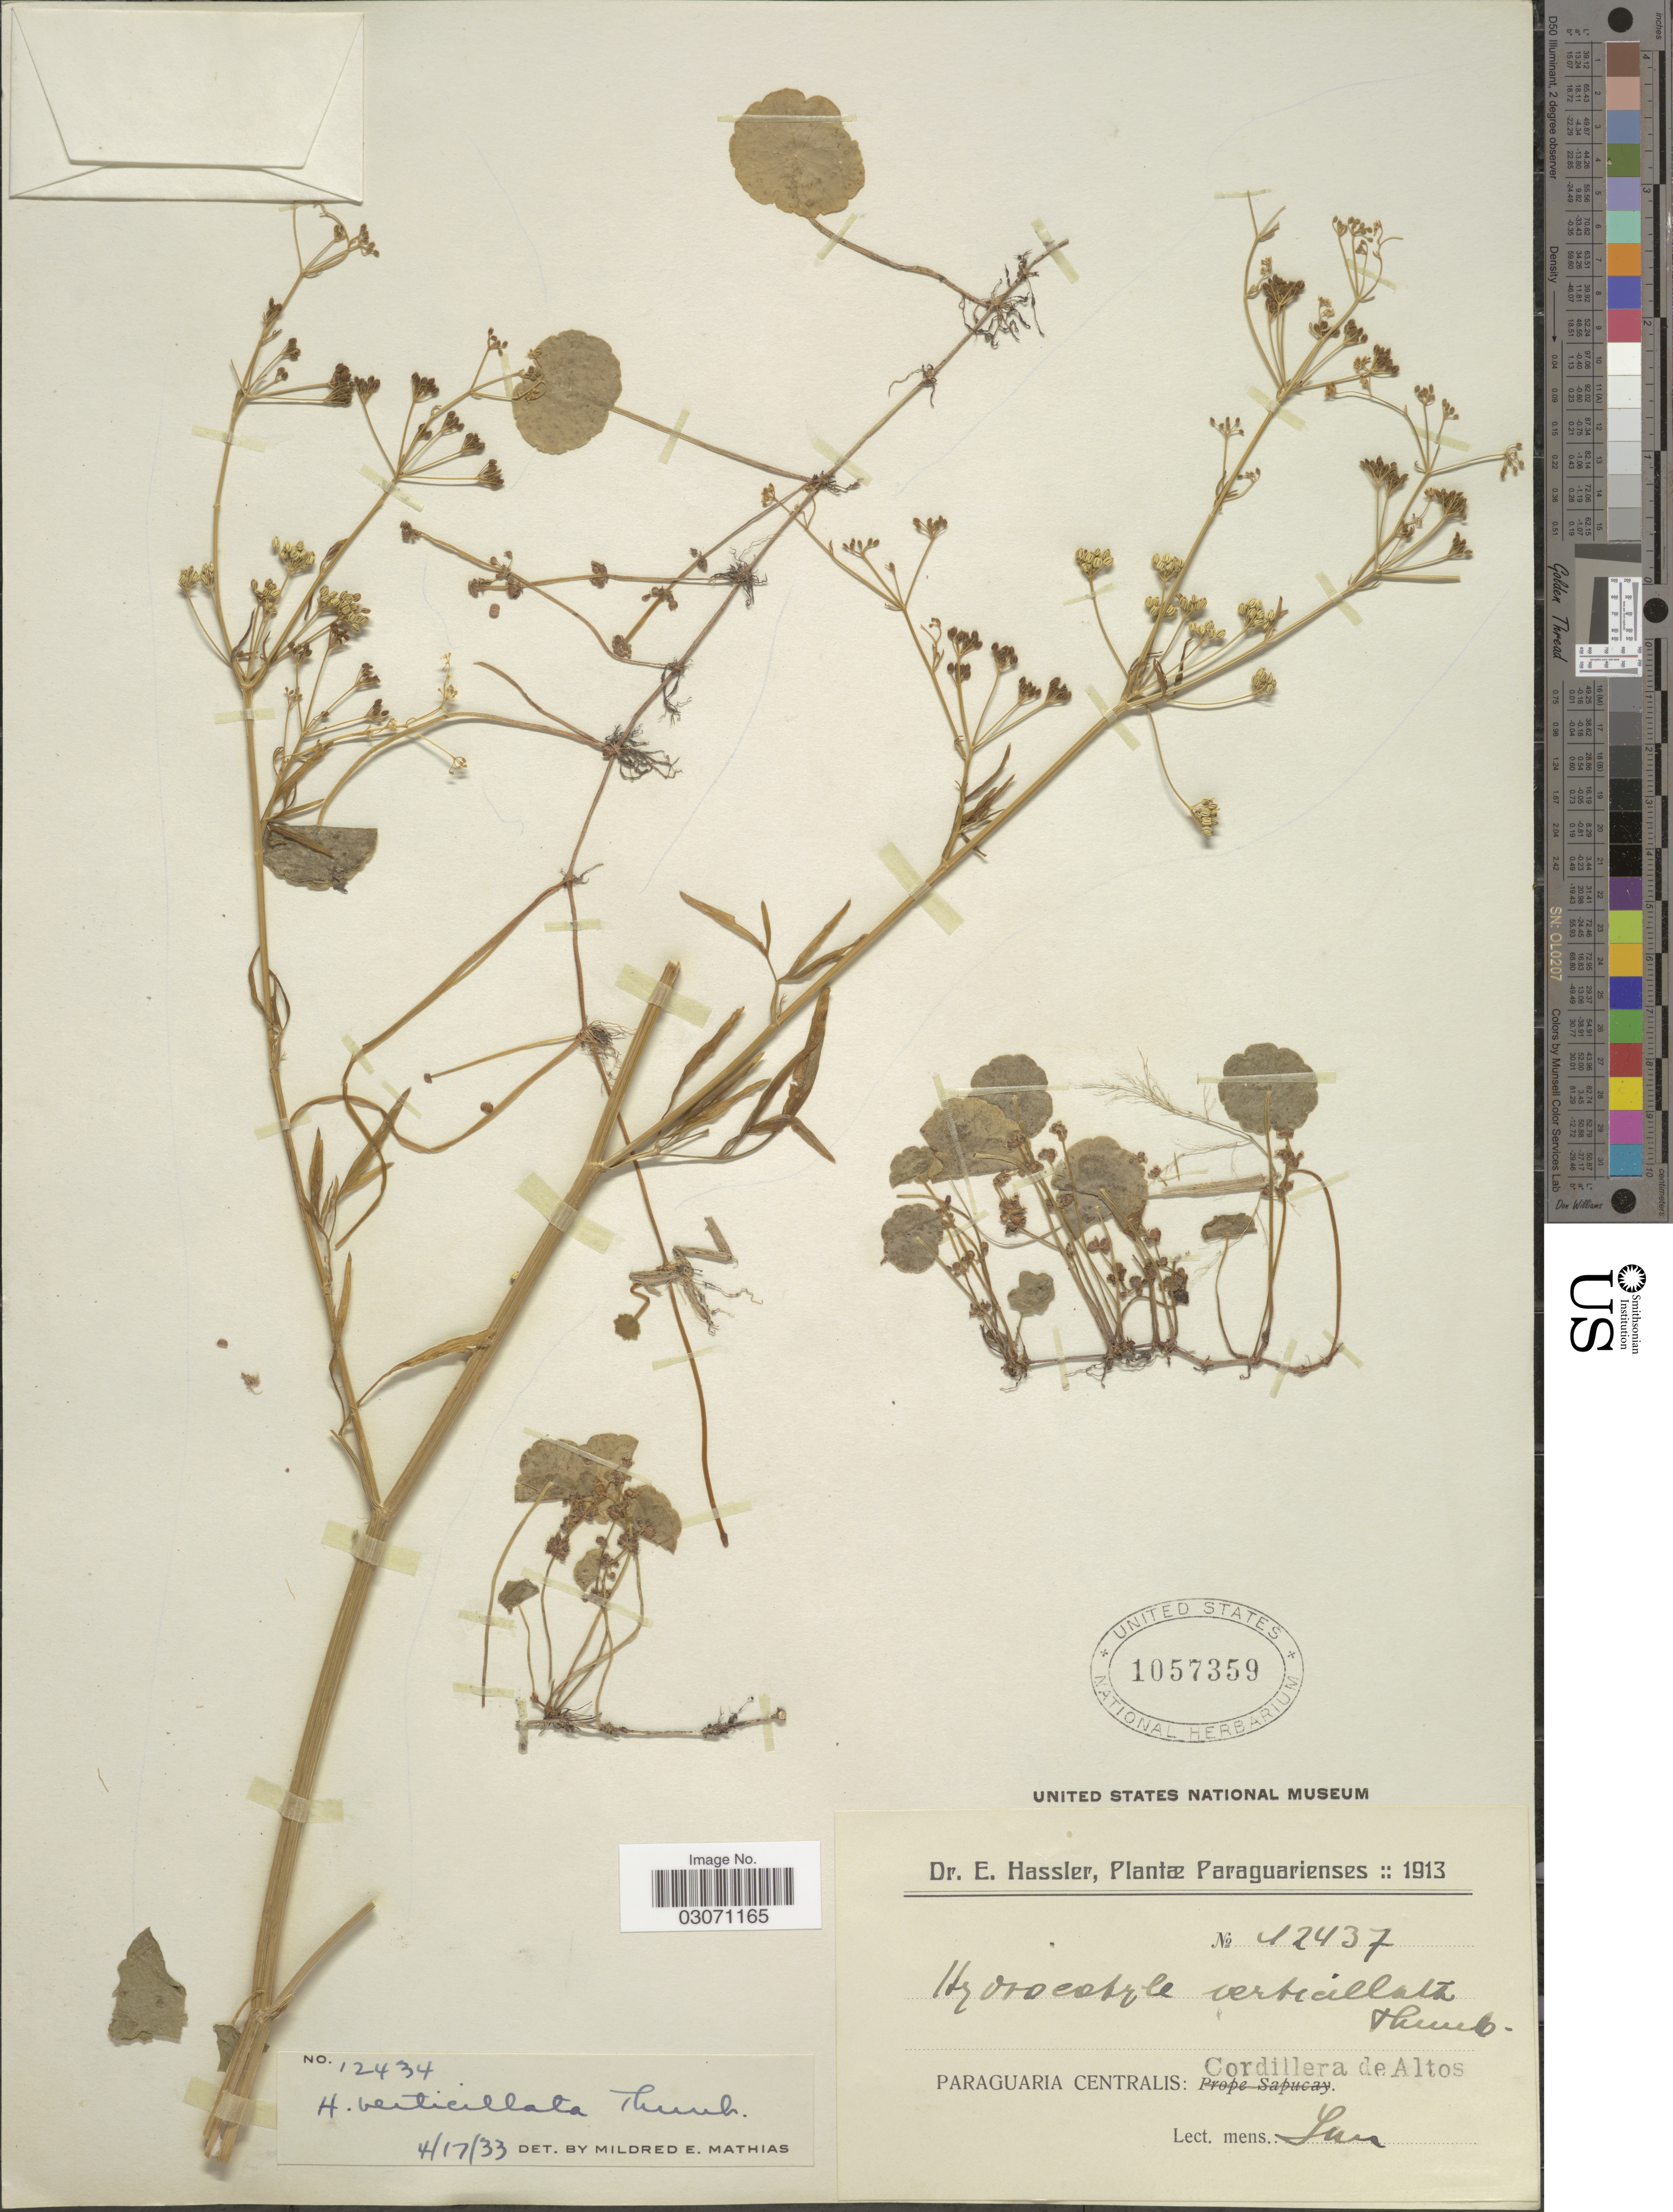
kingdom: Plantae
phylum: Tracheophyta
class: Magnoliopsida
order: Apiales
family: Araliaceae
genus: Hydrocotyle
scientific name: Hydrocotyle verticillata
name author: Thunb.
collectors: E. Hassler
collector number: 12437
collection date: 1913-06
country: Paraguay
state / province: Paraguari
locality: Centralis: Cordillera de Altos.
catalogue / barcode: US 1057359